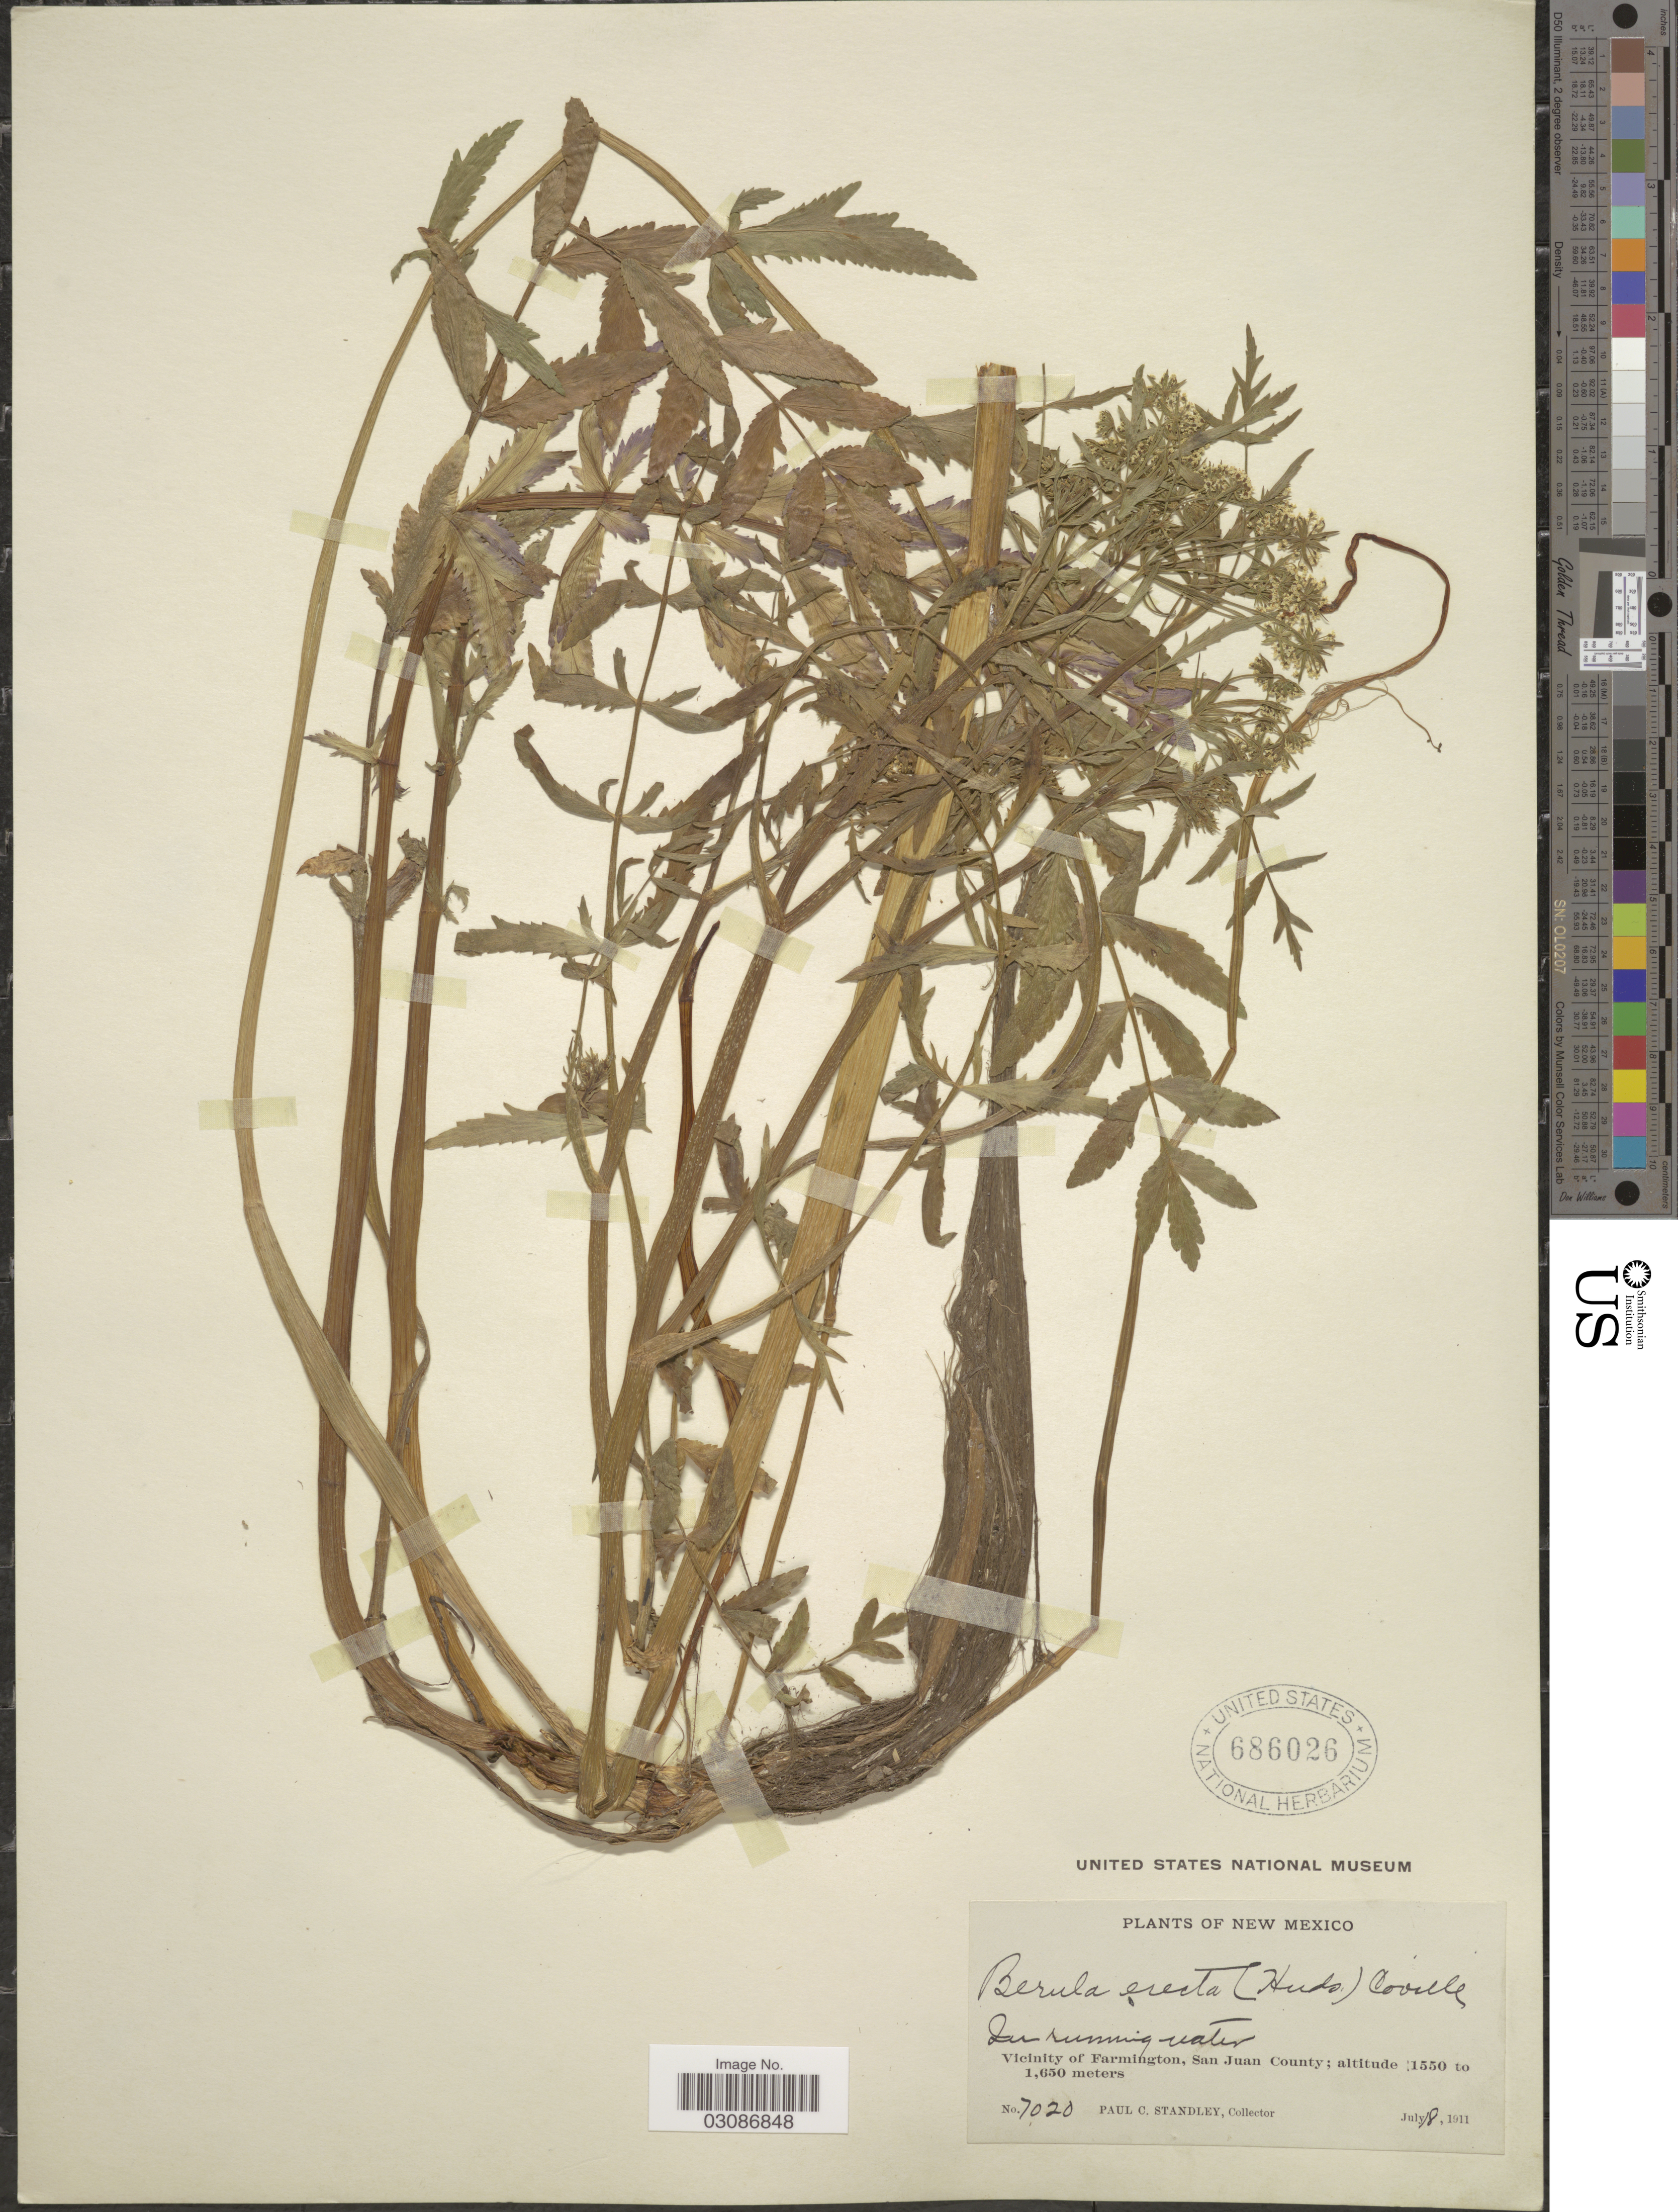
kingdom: Plantae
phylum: Tracheophyta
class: Magnoliopsida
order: Apiales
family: Apiaceae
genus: Berula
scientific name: Berula erecta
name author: (Huds.) Coville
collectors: P. C. Standley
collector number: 7020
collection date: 1911-07-18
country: United States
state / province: New Mexico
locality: Vicinity of Farmington, San Juan County.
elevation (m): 1550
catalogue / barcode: US 686026